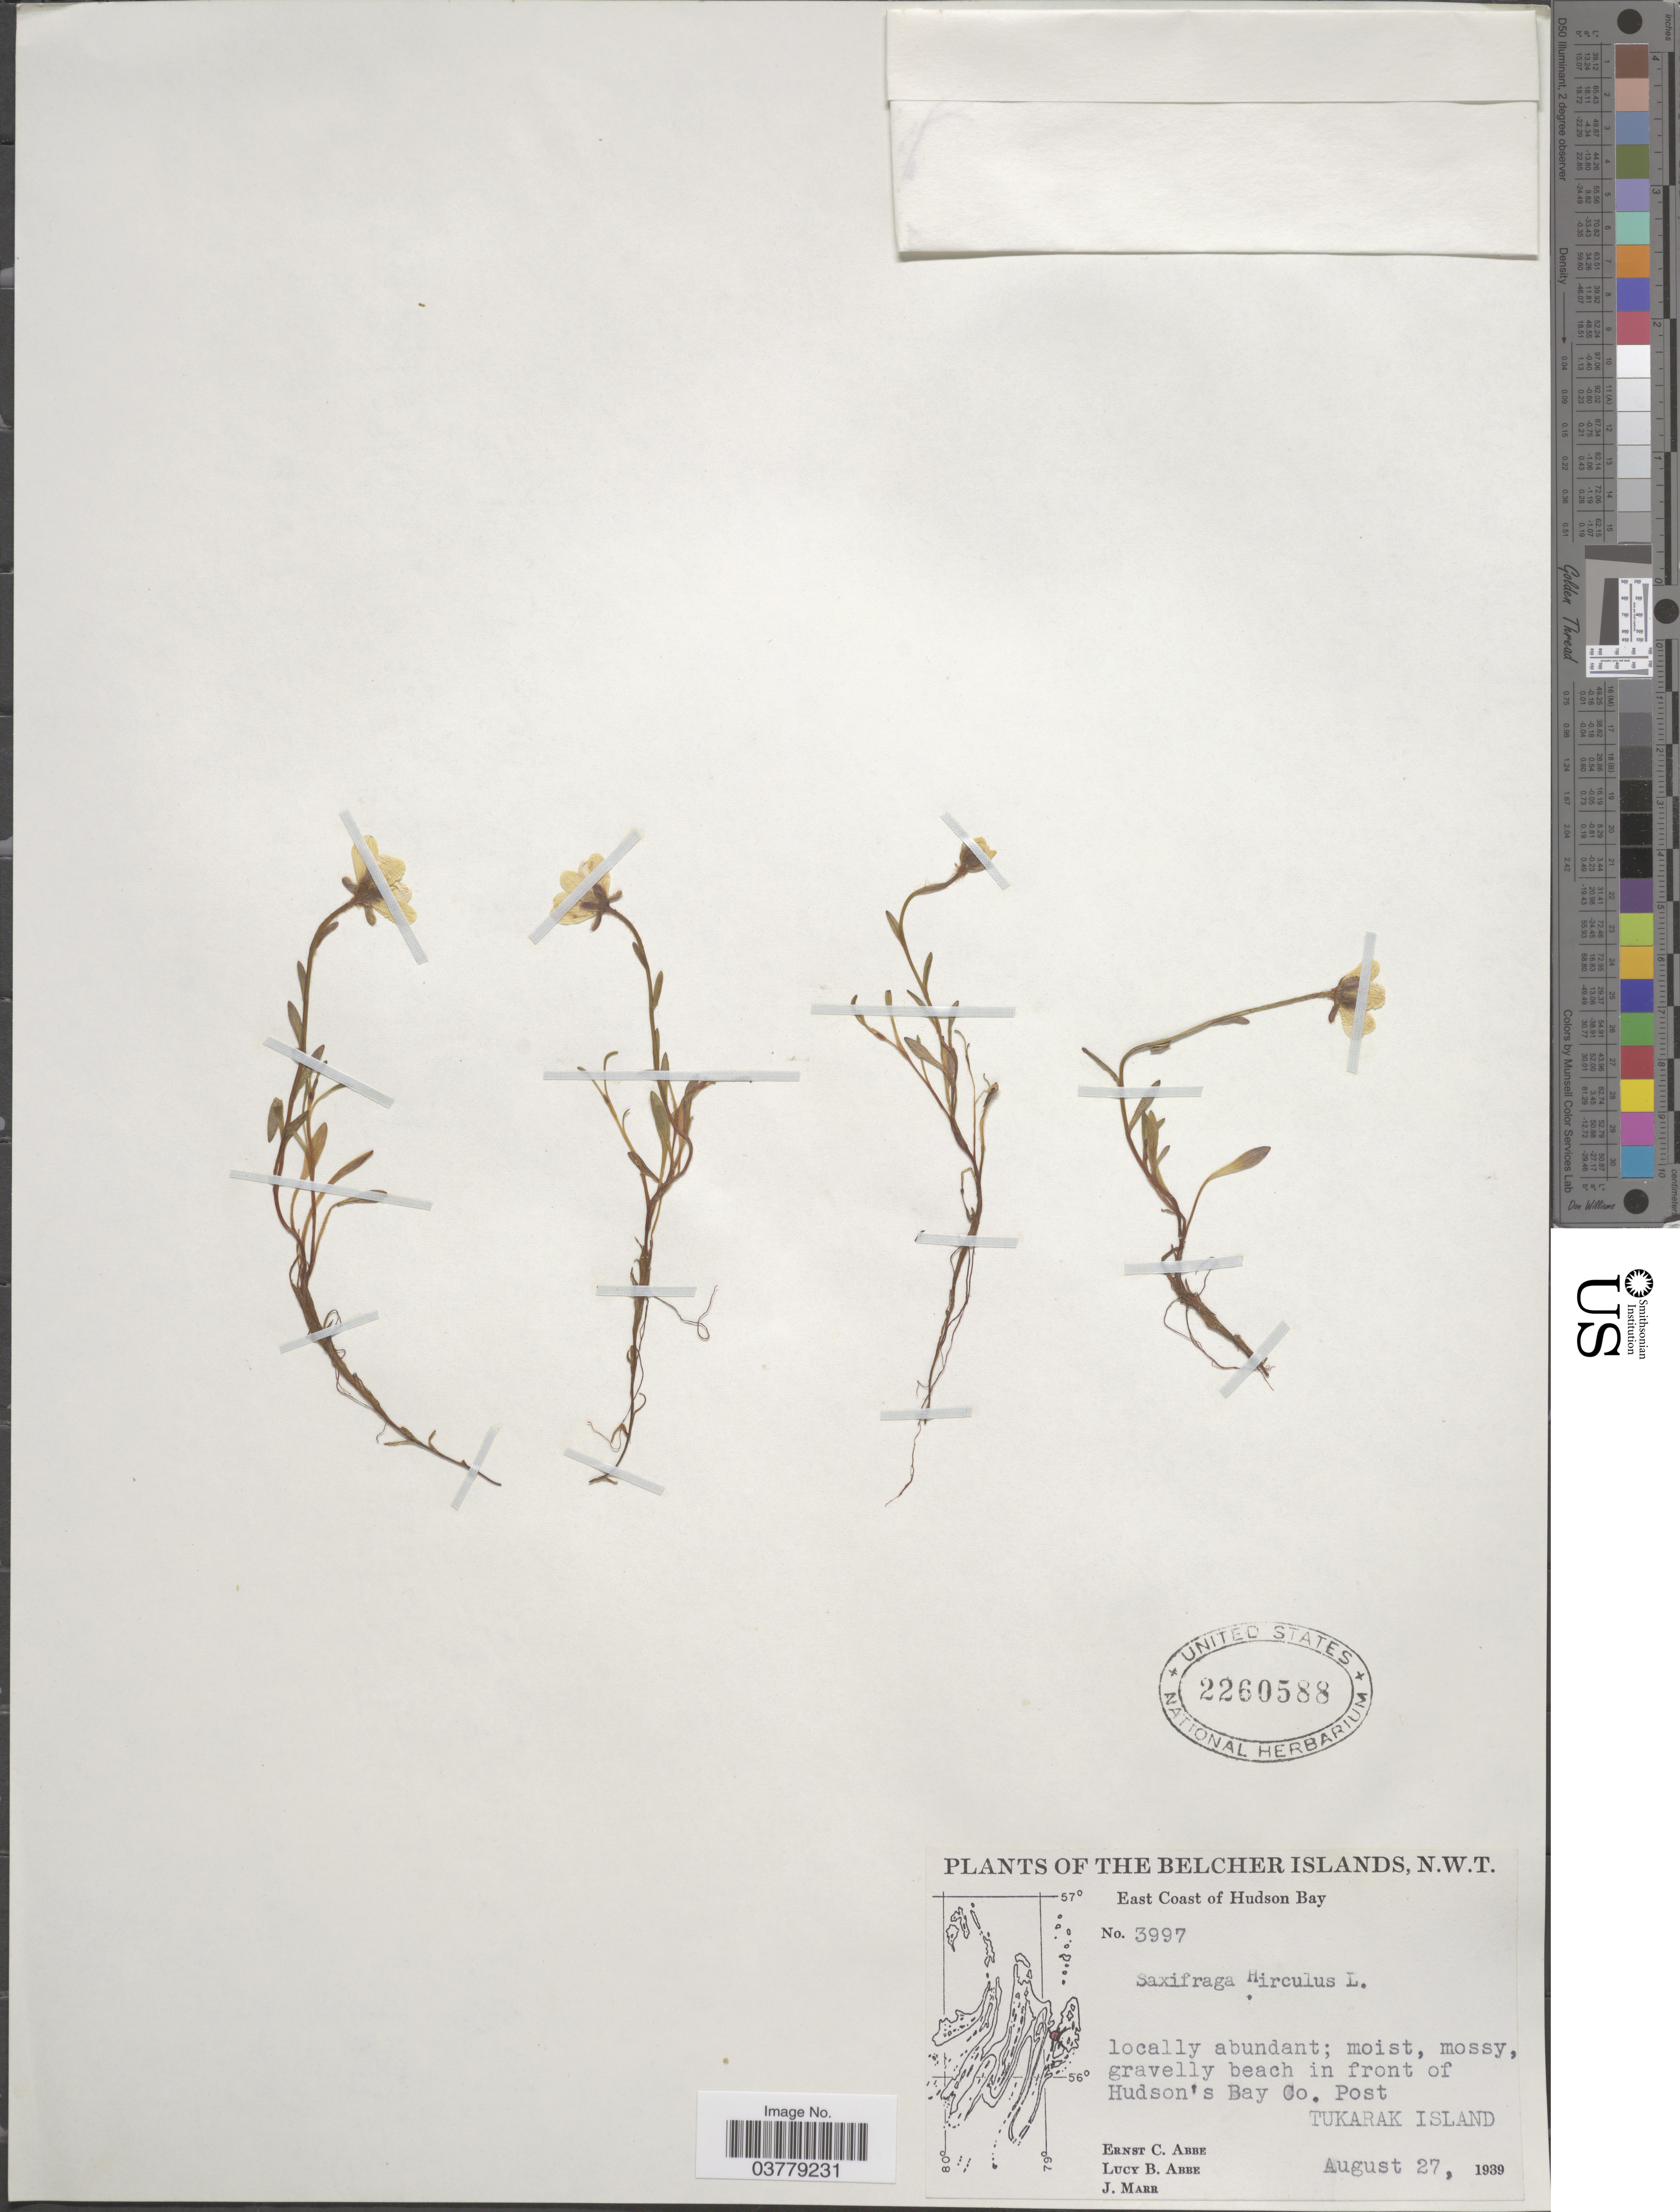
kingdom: Plantae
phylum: Tracheophyta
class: Magnoliopsida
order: Saxifragales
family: Saxifragaceae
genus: Saxifraga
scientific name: Saxifraga hirculus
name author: L.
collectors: E. C. Abbe, L. B. Abbe & J. Marr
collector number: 3997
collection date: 1939-08-27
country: Canada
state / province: Northwest Territories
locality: The Belcher Islands. East Coast of Hudson Bay. Moist, mossy, gravelly beach in front of Hudson's Bay Co. Post Tukarak Island.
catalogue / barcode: US 2260588